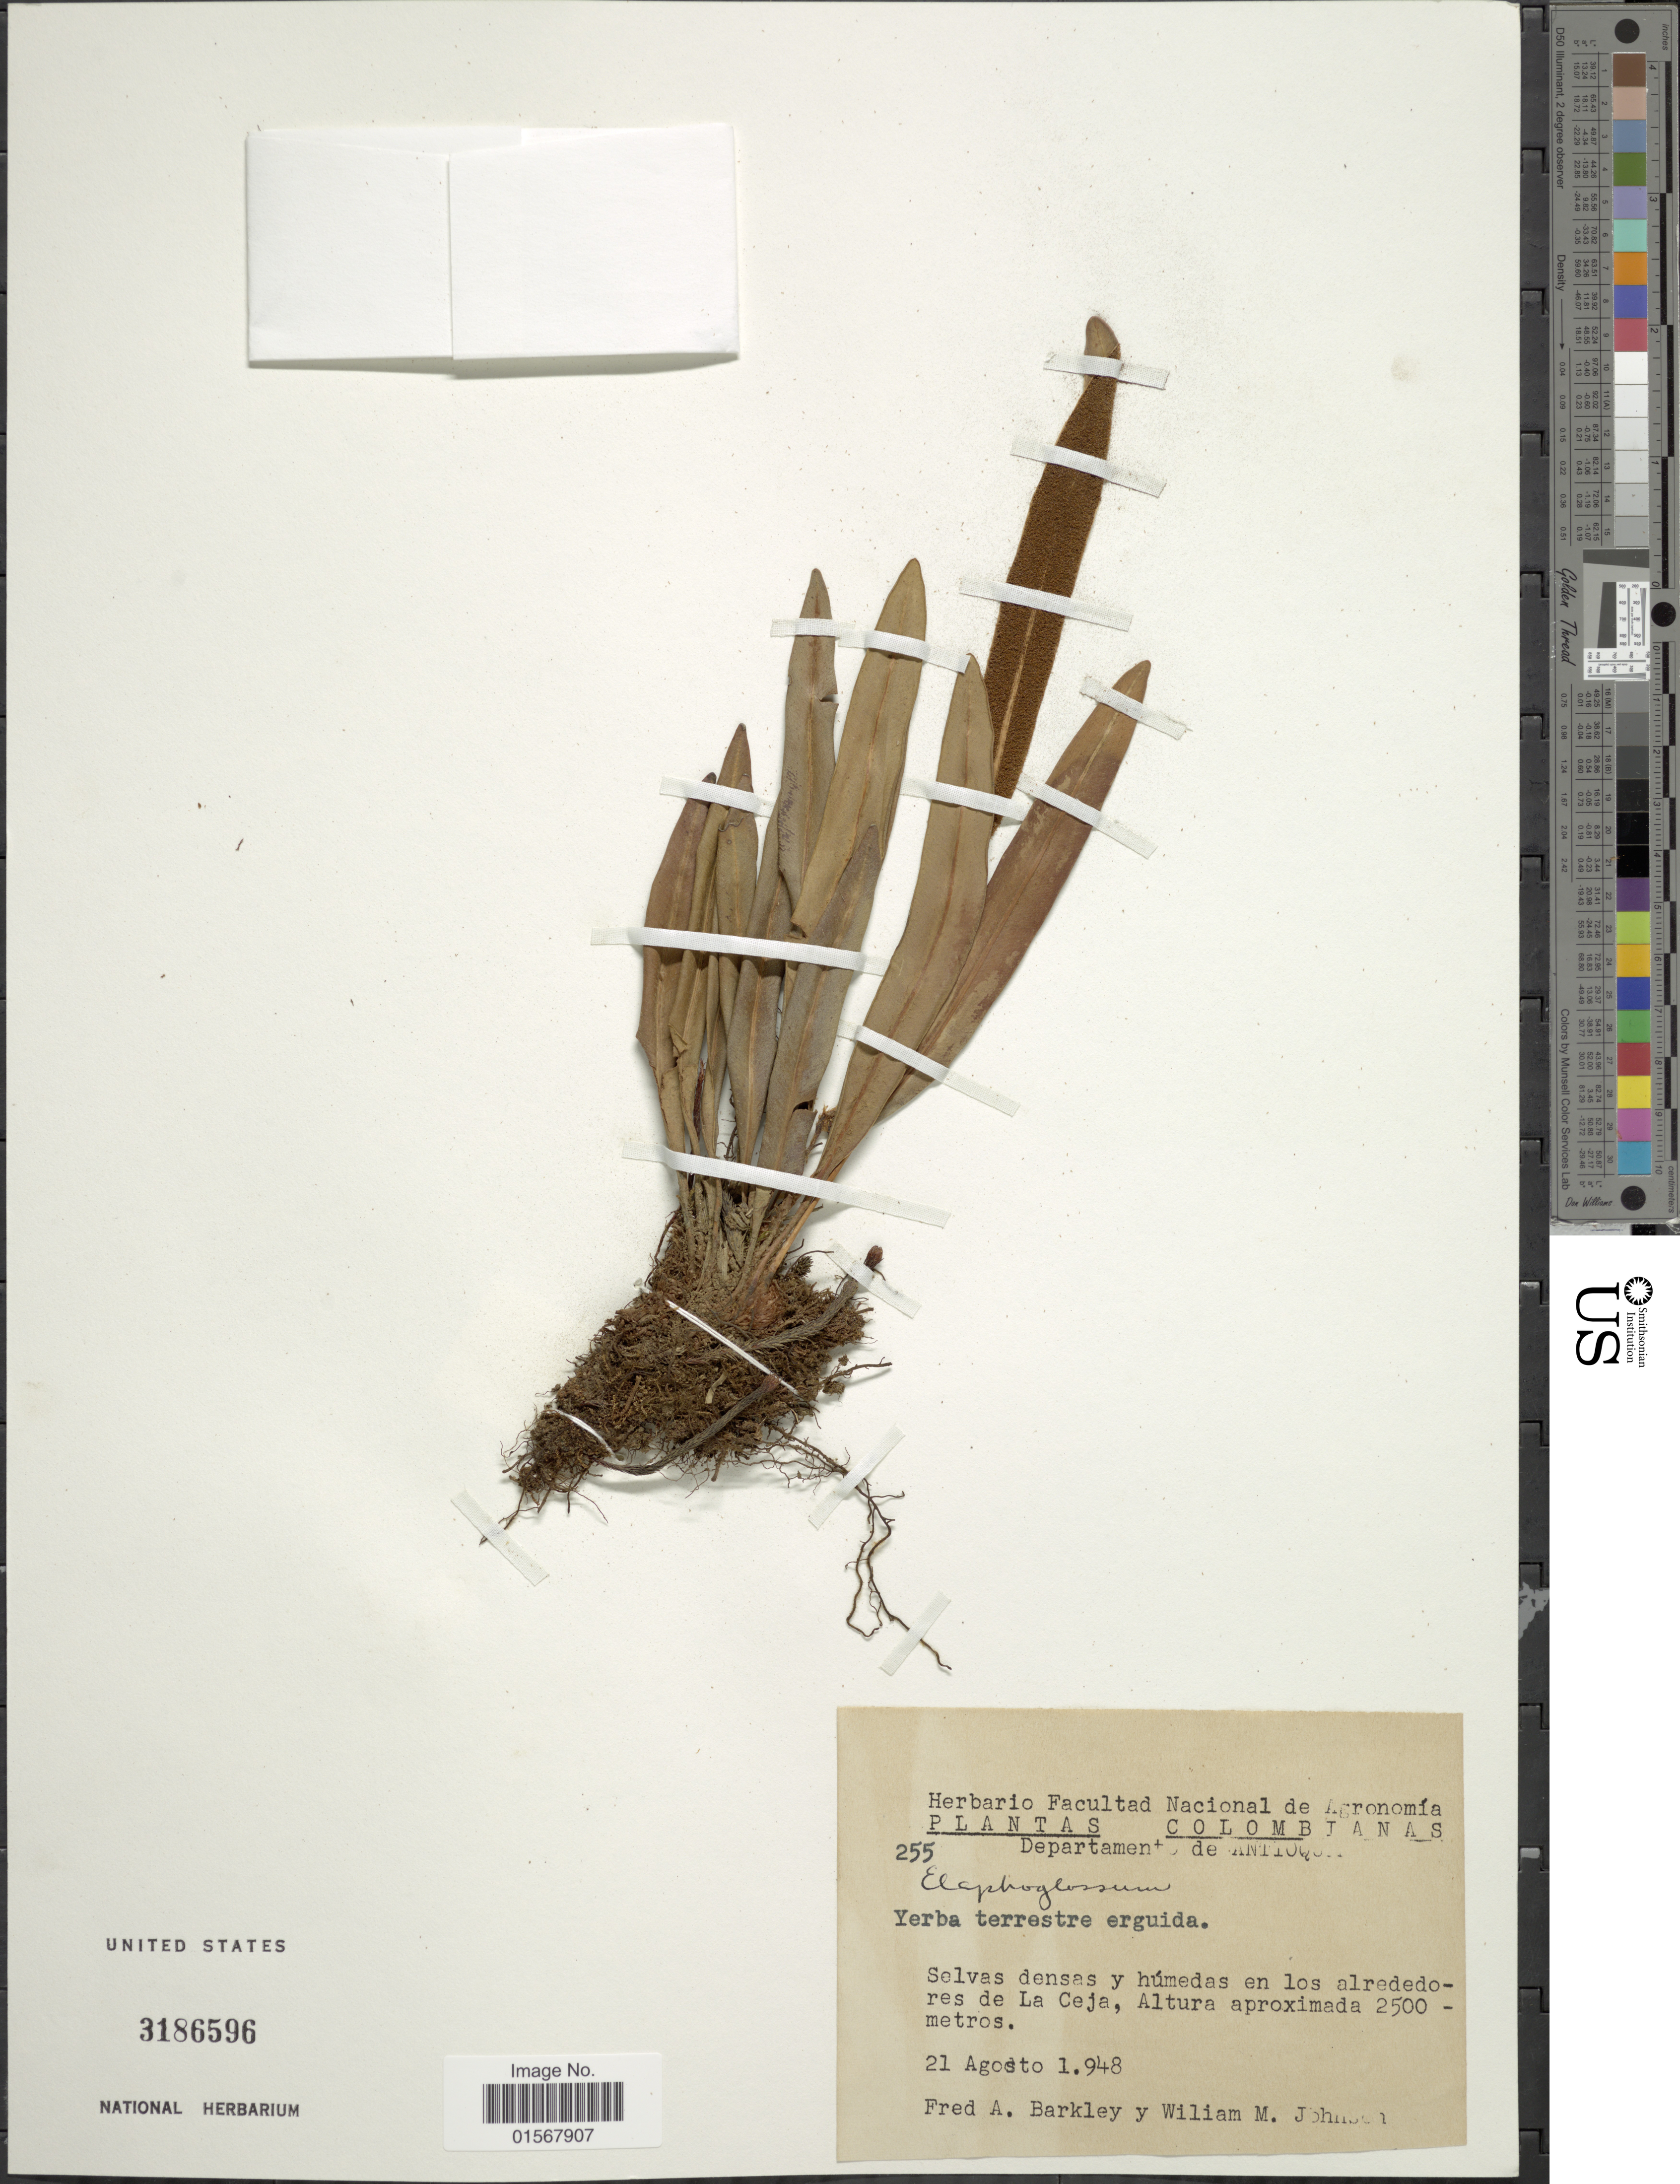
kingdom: Plantae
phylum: Tracheophyta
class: Polypodiopsida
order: Polypodiales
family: Dryopteridaceae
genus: Elaphoglossum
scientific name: Elaphoglossum sp.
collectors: F. A. Barkley & W. M. Johnson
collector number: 255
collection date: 1948-08-21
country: Colombia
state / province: Antioquia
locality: Department de Antioquia, Selvas Densas y humedas en los alrededores de La Ceja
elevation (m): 2500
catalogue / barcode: US 3186596